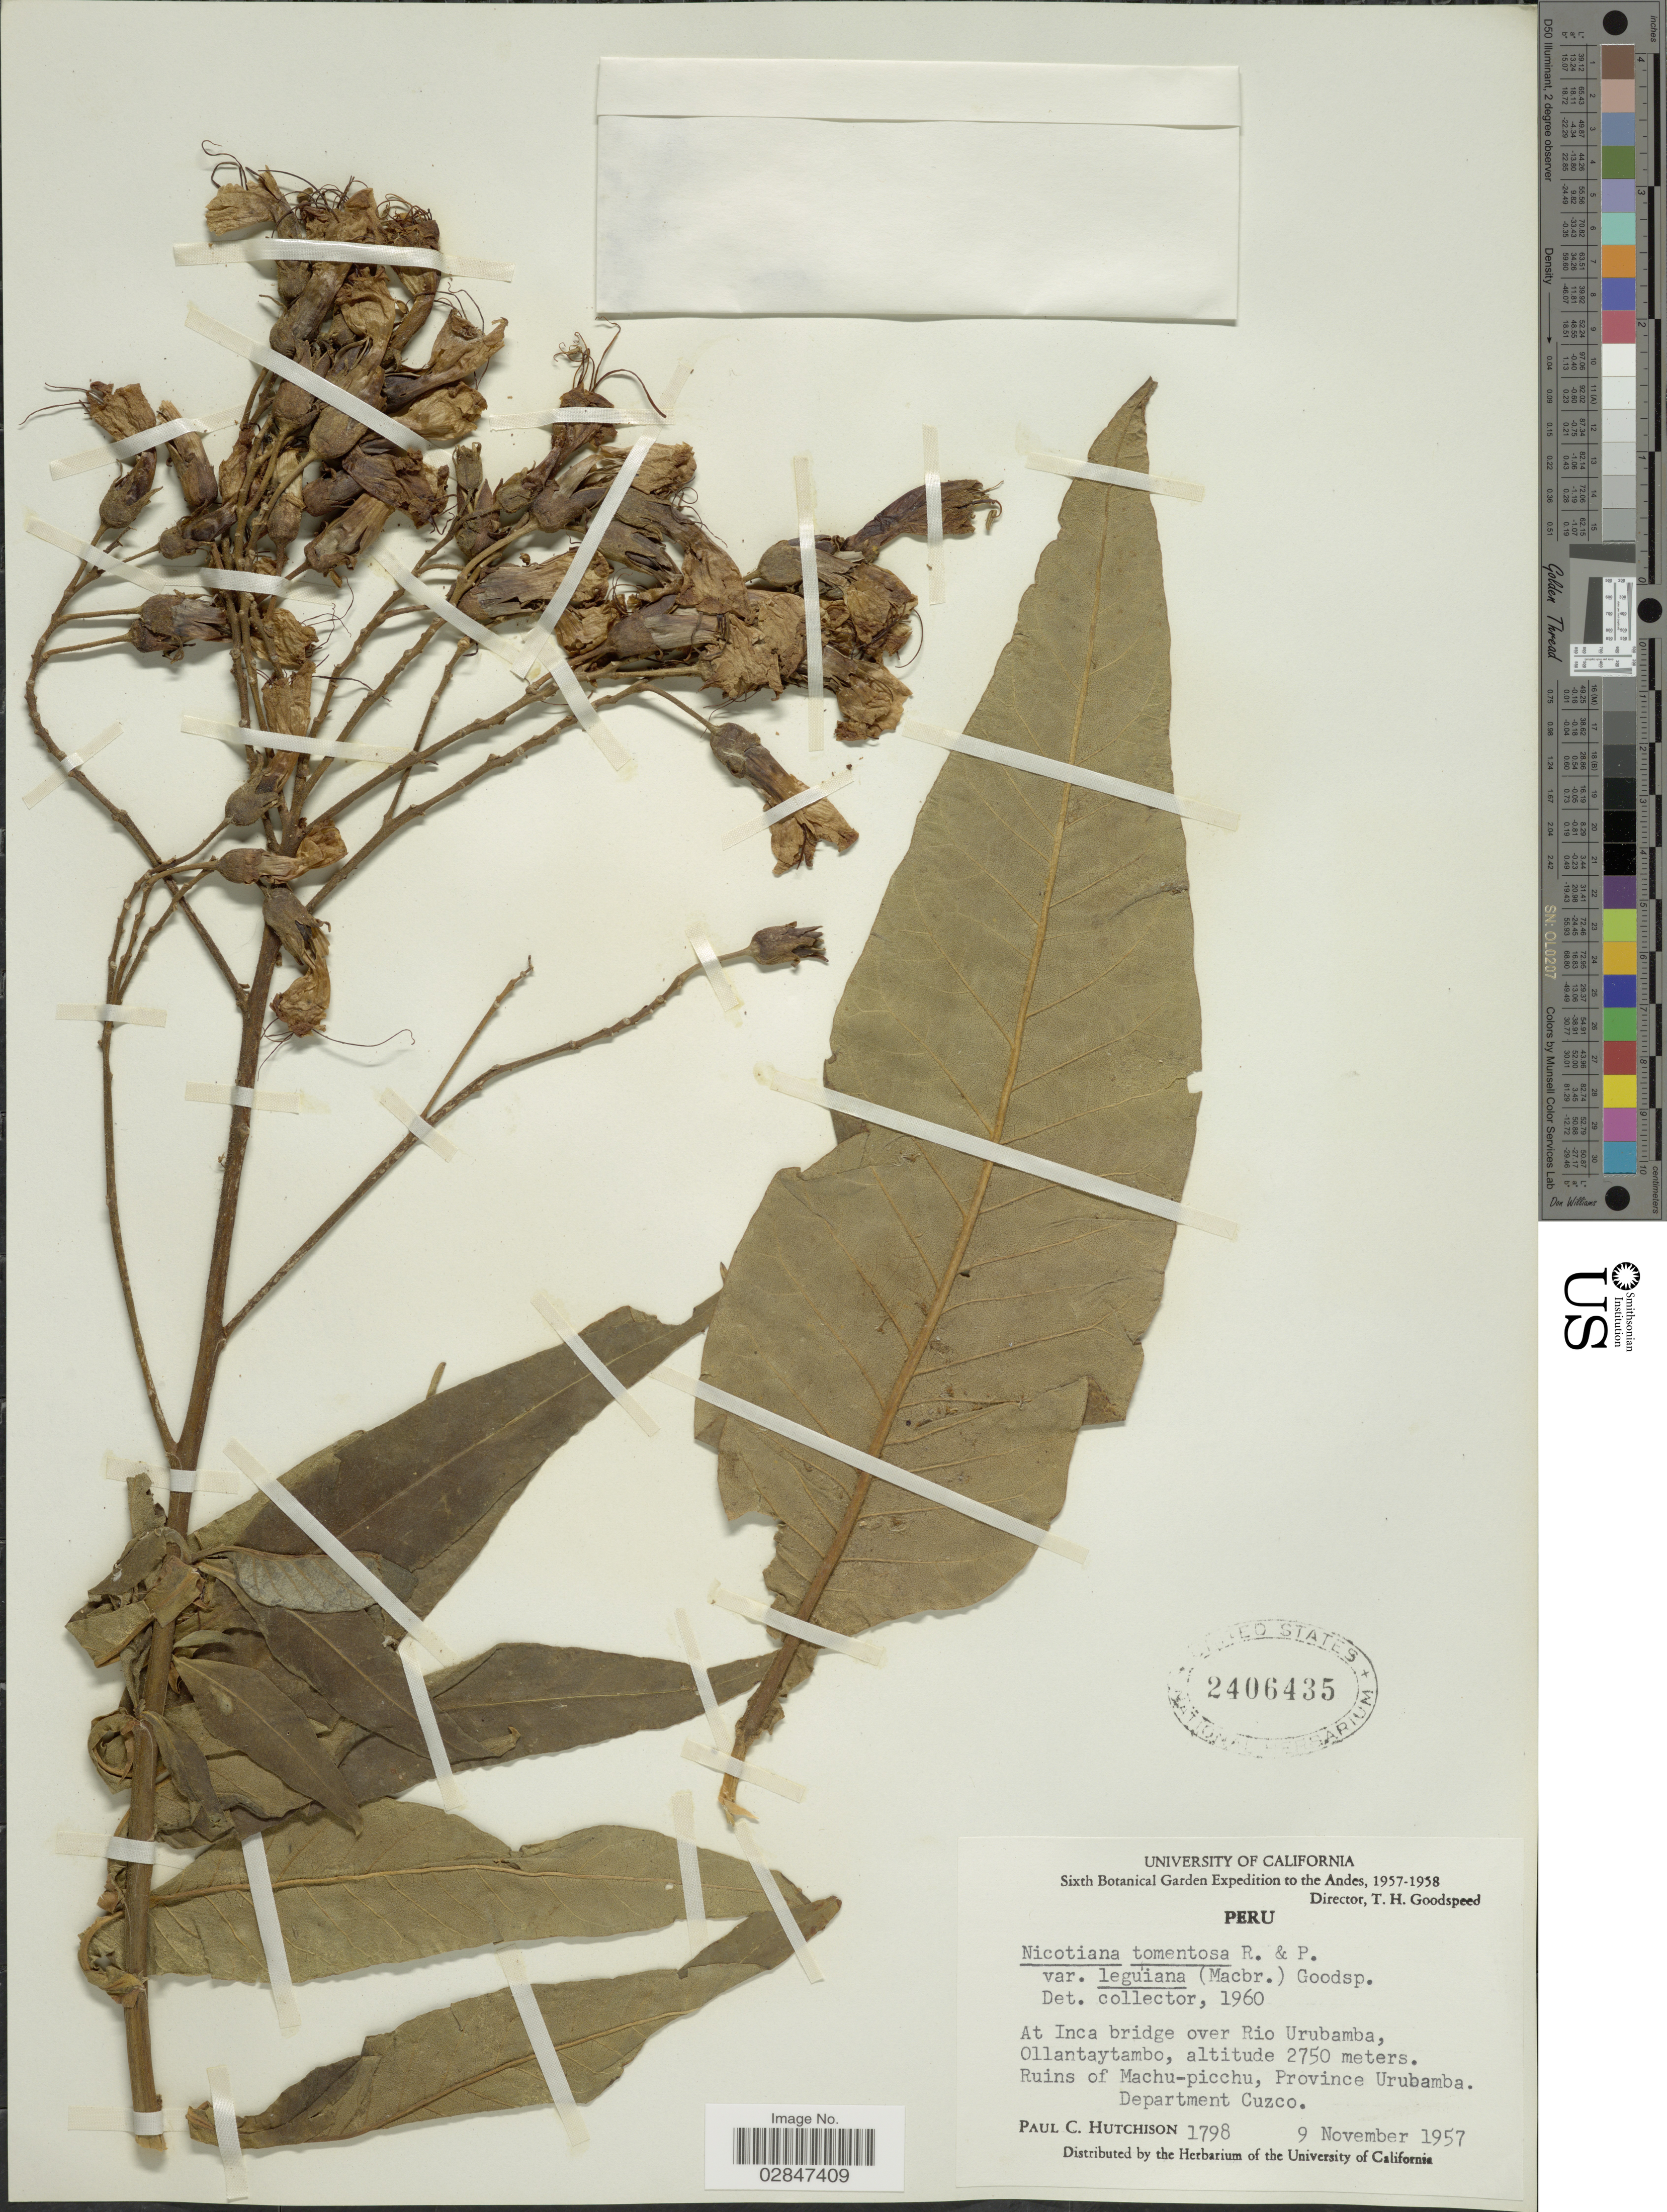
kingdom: Plantae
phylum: Tracheophyta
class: Magnoliopsida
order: Solanales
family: Solanaceae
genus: Nicotiana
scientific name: Nicotiana tomentosa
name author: Ruiz & Pav.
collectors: P. C. Hutchison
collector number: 1798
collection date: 1957-11-09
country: Peru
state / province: Cusco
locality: The Andes, At Inca bridge over Rio Urubamba, Ollantaytambo, Ruins of Macho-picchu, Province Urubamba, Department Cuzco.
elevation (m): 2750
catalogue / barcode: US 2406435